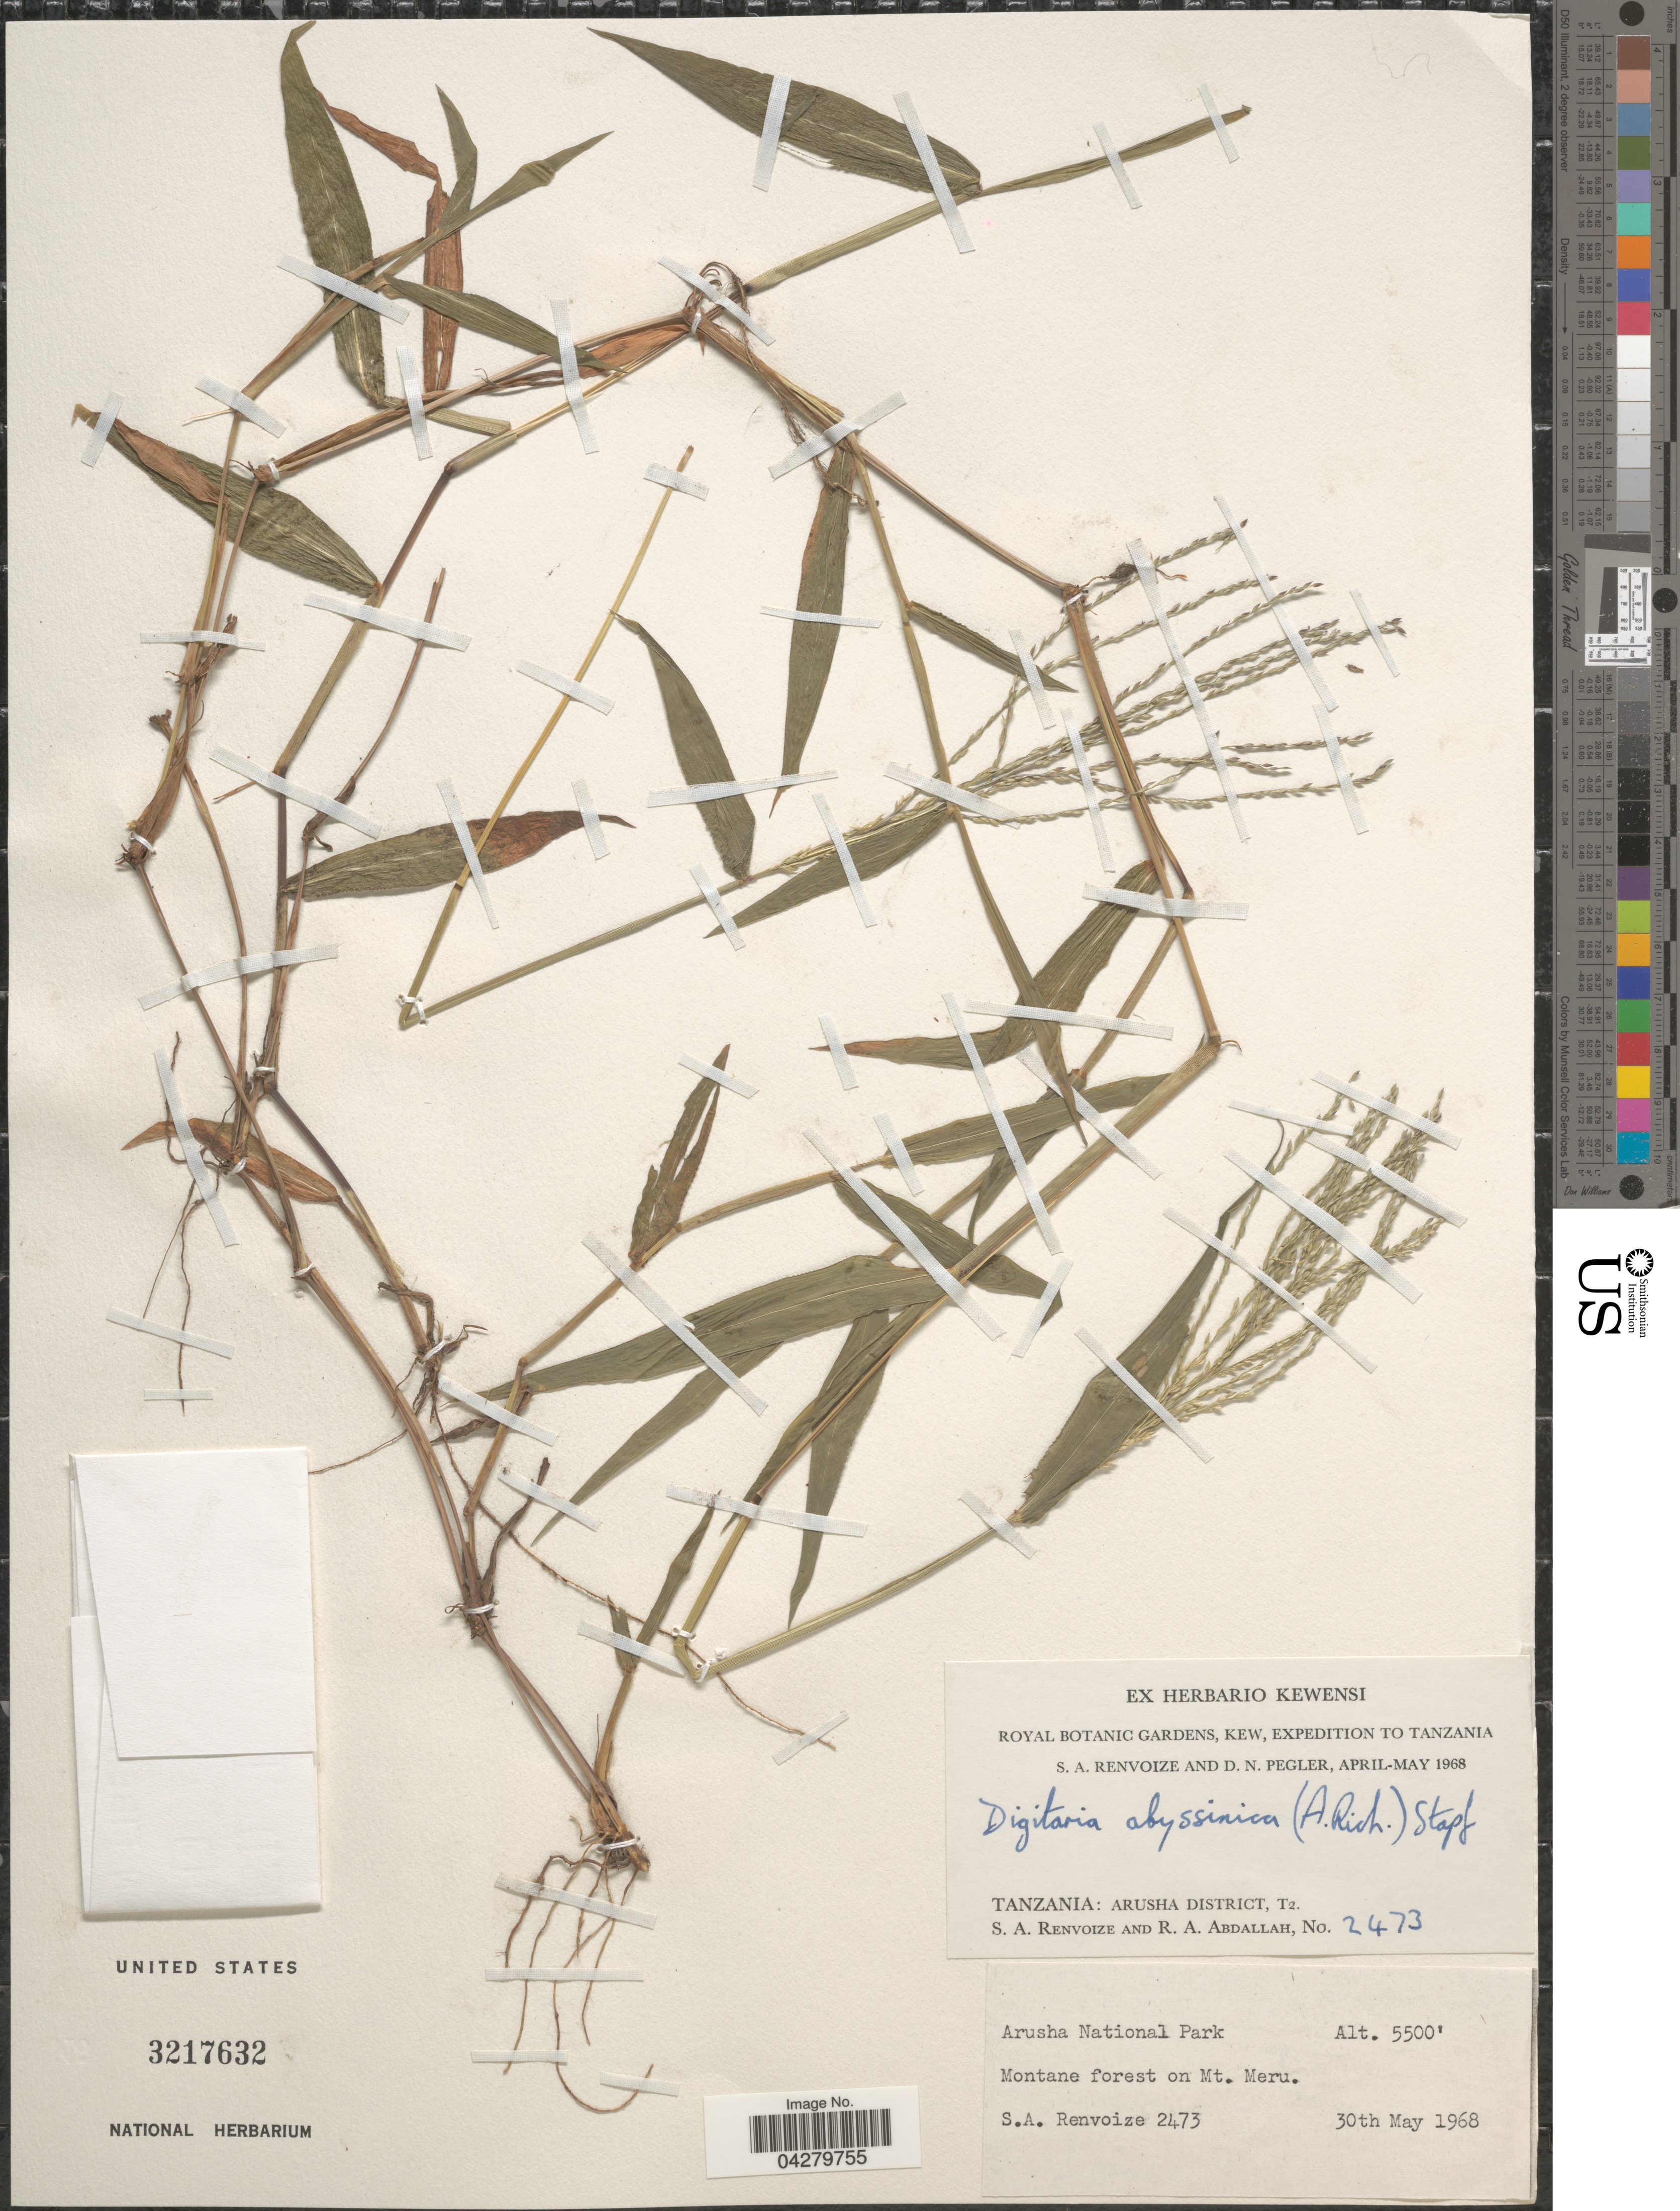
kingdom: Plantae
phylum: Tracheophyta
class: Liliopsida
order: Poales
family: Poaceae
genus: Digitaria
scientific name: Digitaria abyssinica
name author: (Hochst. ex Rich.) Stapf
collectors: S. A. Renvoize & R. Abdallah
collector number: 2473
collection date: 1968-05-30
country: Tanzania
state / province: Arusha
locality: Royal Botanic Gardens, Kew, Expedition to Tanzania. Arusha District, T2. Arusha National Park. Montane forest on Mt. Meru.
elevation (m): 1676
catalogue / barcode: US 3217632